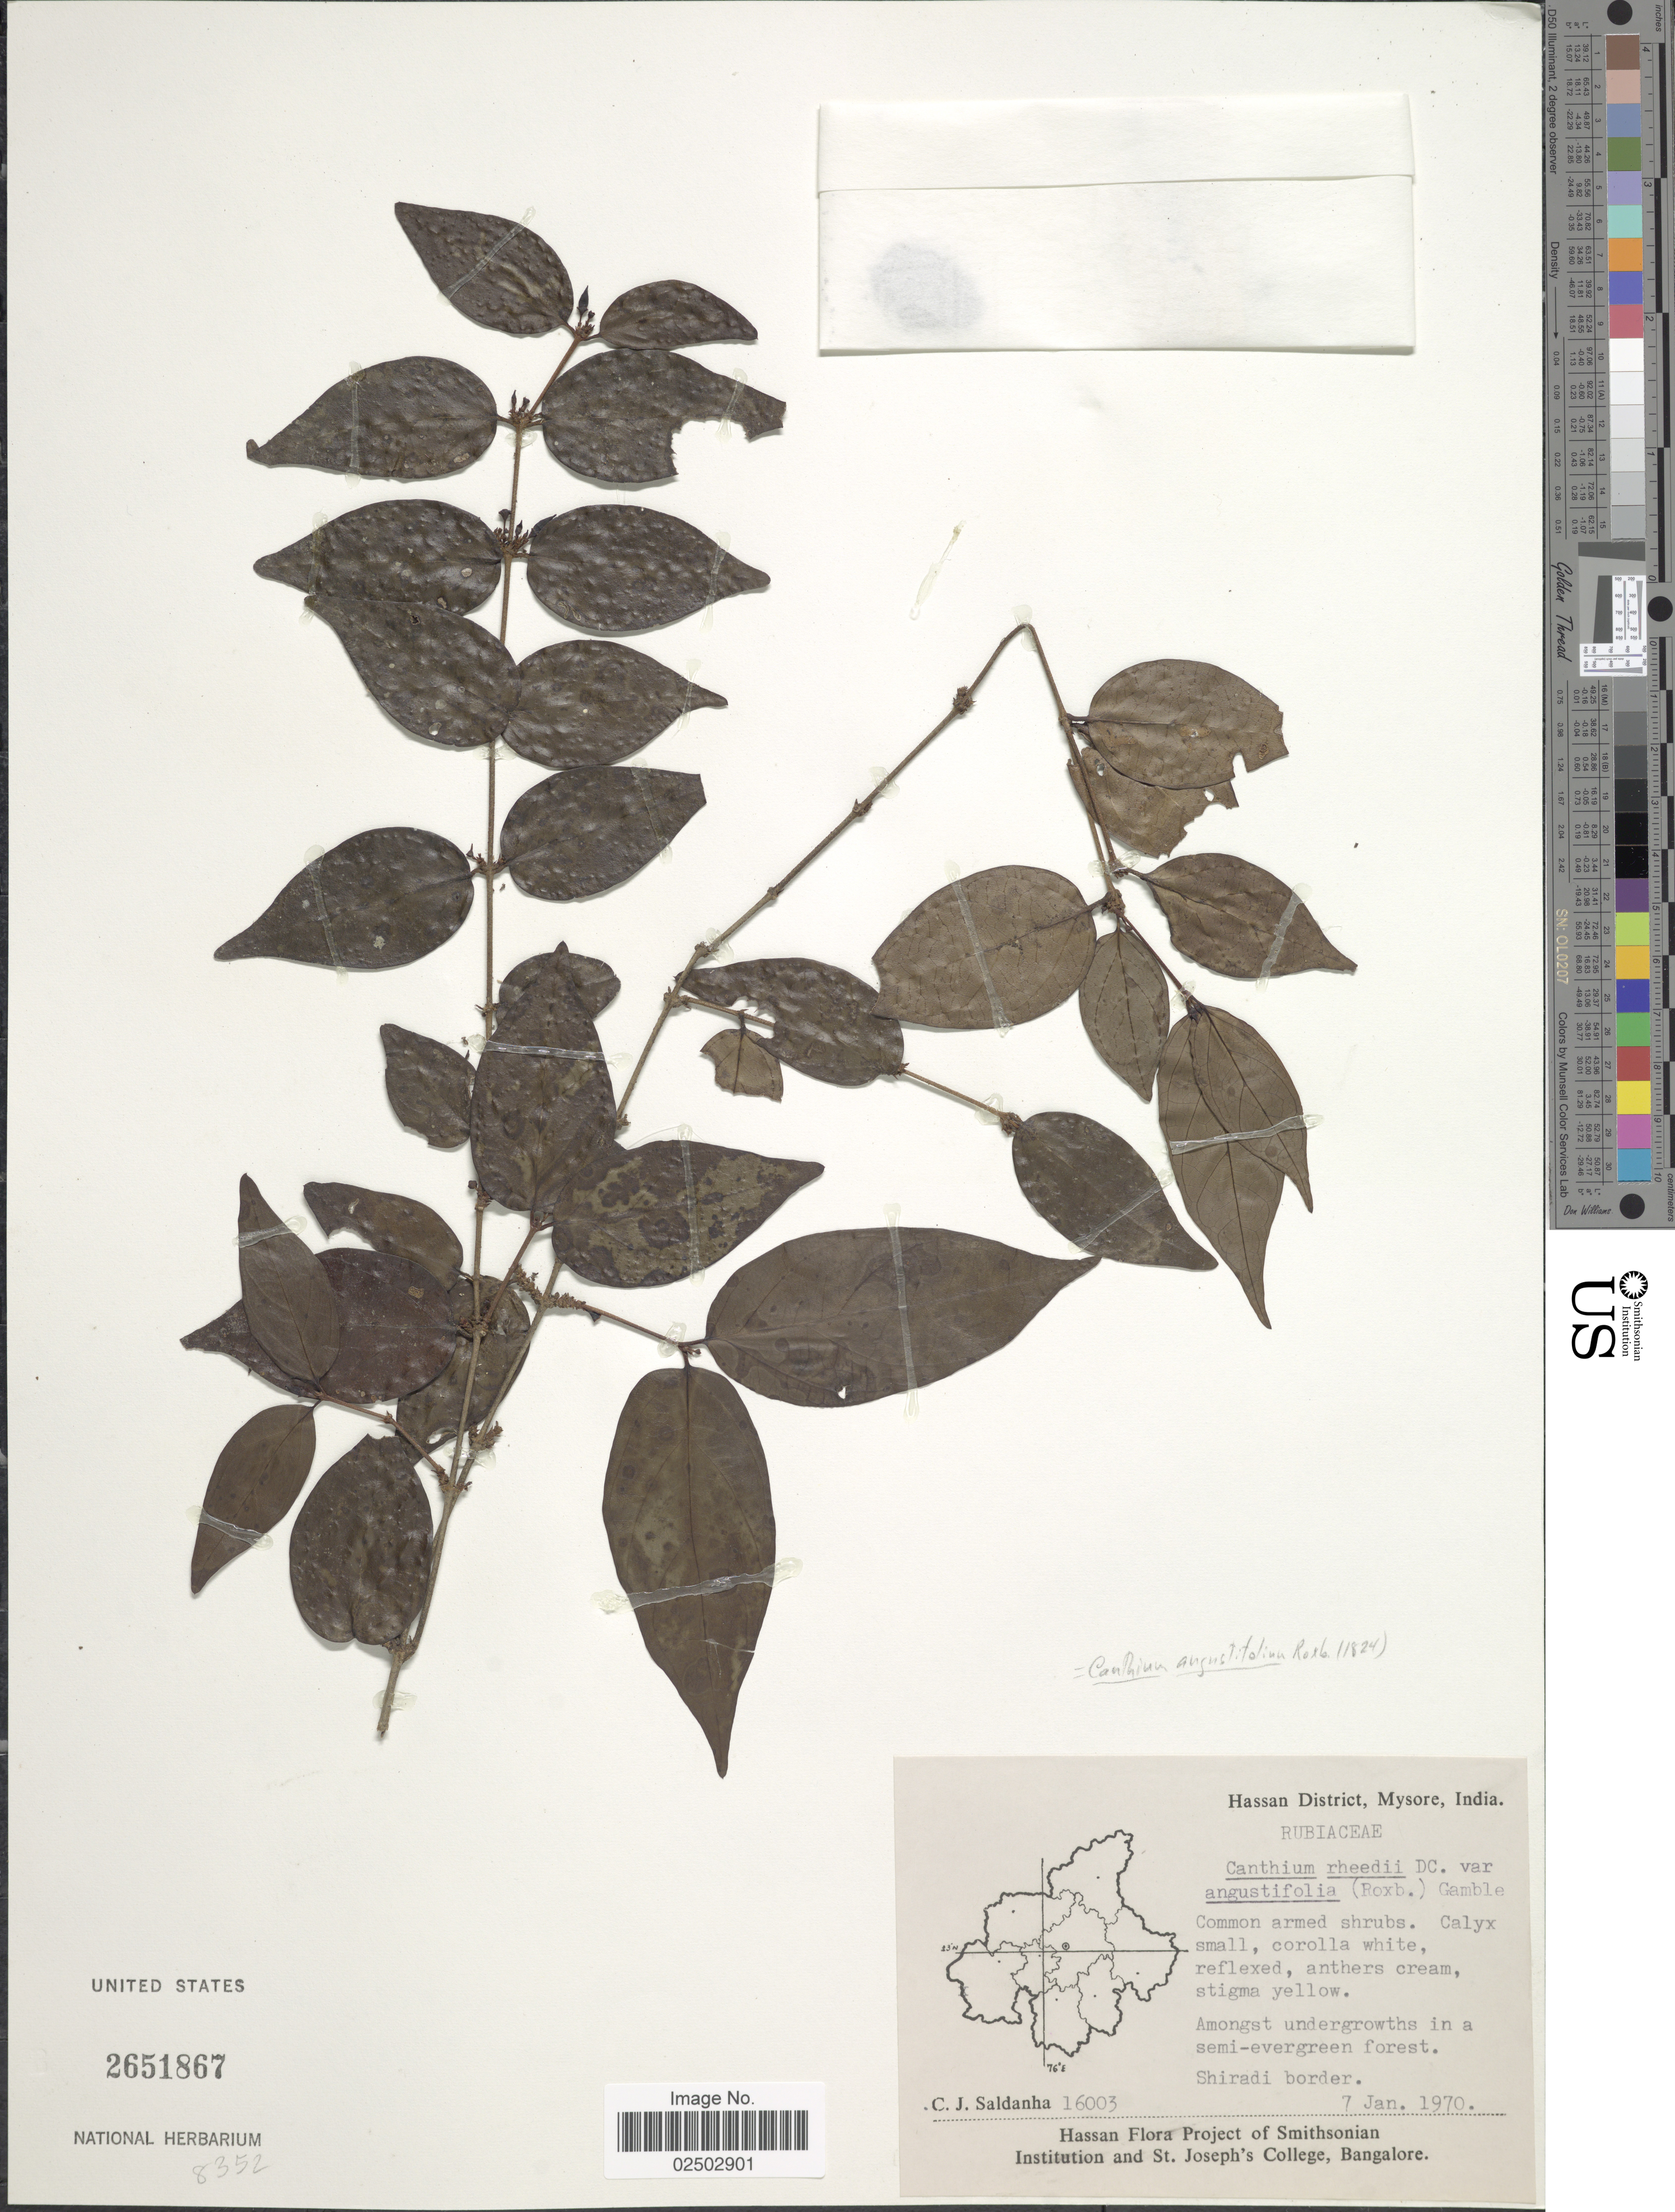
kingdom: Plantae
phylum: Tracheophyta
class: Magnoliopsida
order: Gentianales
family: Rubiaceae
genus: Canthium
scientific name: Canthium angustifolium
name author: Roxb.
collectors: C. J. Saldanha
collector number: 16003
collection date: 1970-01-07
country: India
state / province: Karnataka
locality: Hassan District, Mysore, India, Shiradi border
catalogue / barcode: US 2651867